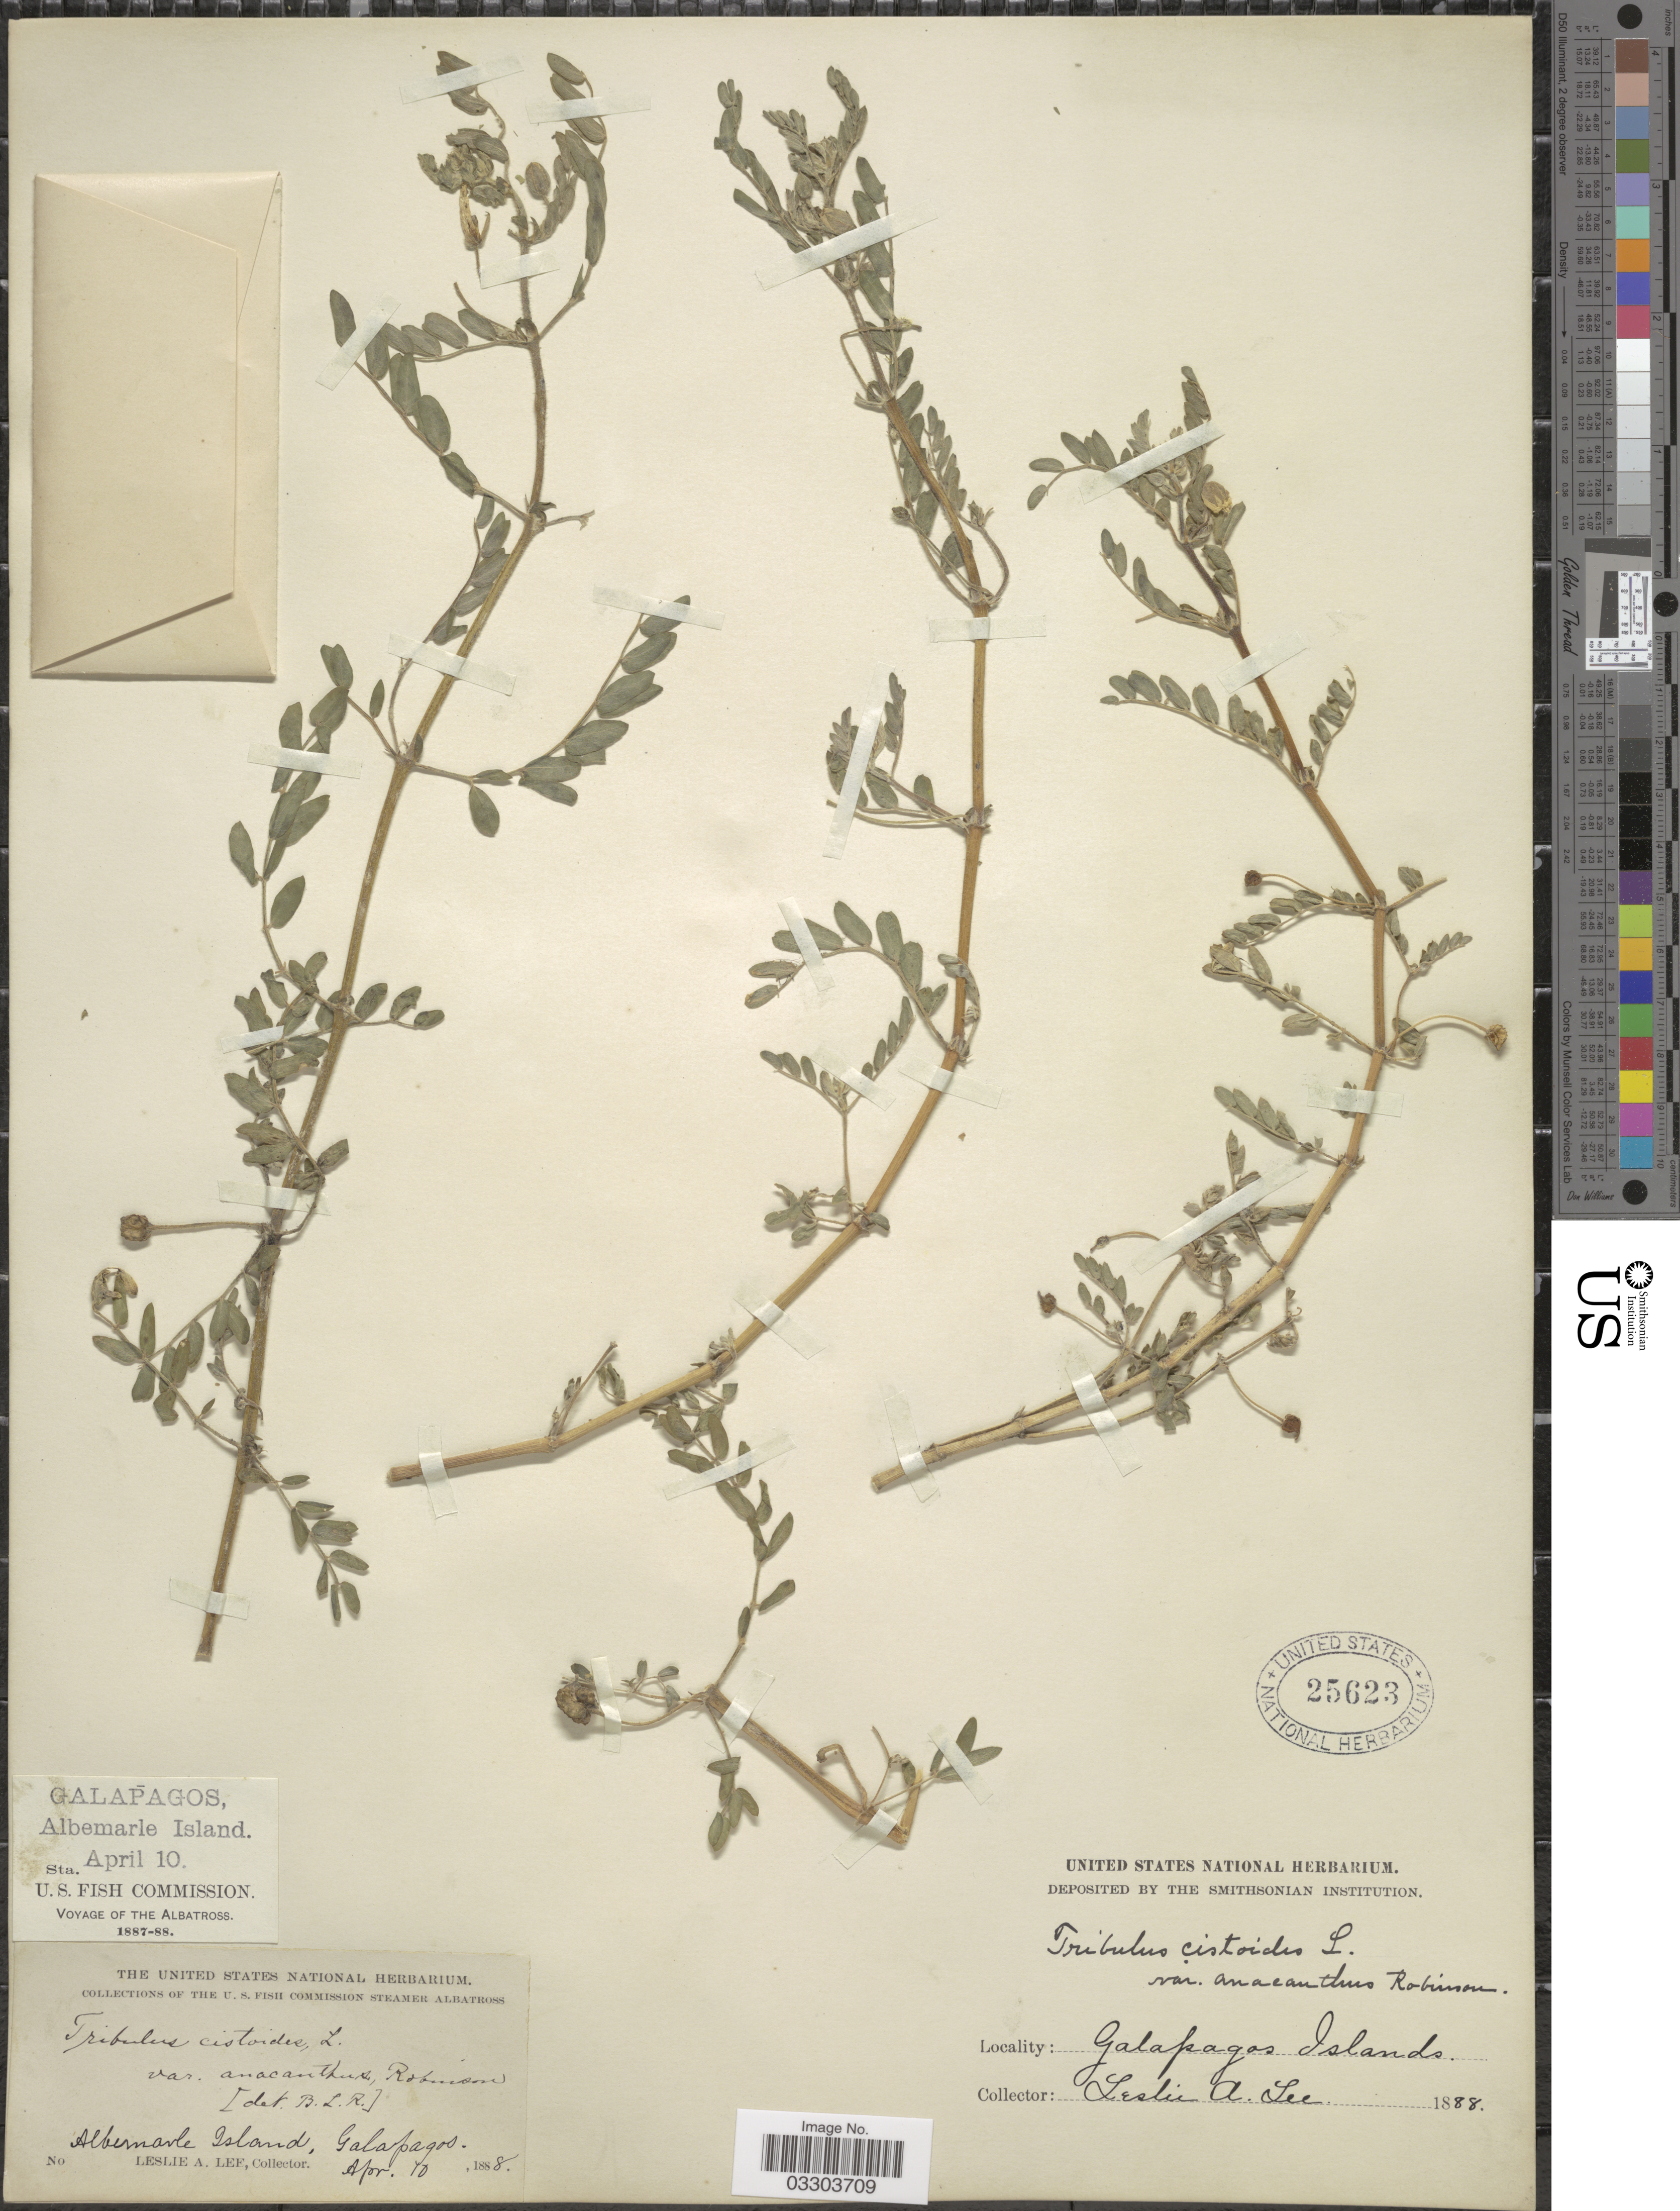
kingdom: Plantae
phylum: Tracheophyta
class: Magnoliopsida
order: Zygophyllales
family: Zygophyllaceae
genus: Tribulus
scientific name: Tribulus cistoides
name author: L.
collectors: L. Lee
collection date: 1888-04-10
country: Ecuador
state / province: Colón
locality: Galapagos Islands. Albemarle Island, Galapagos.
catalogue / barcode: US 25623